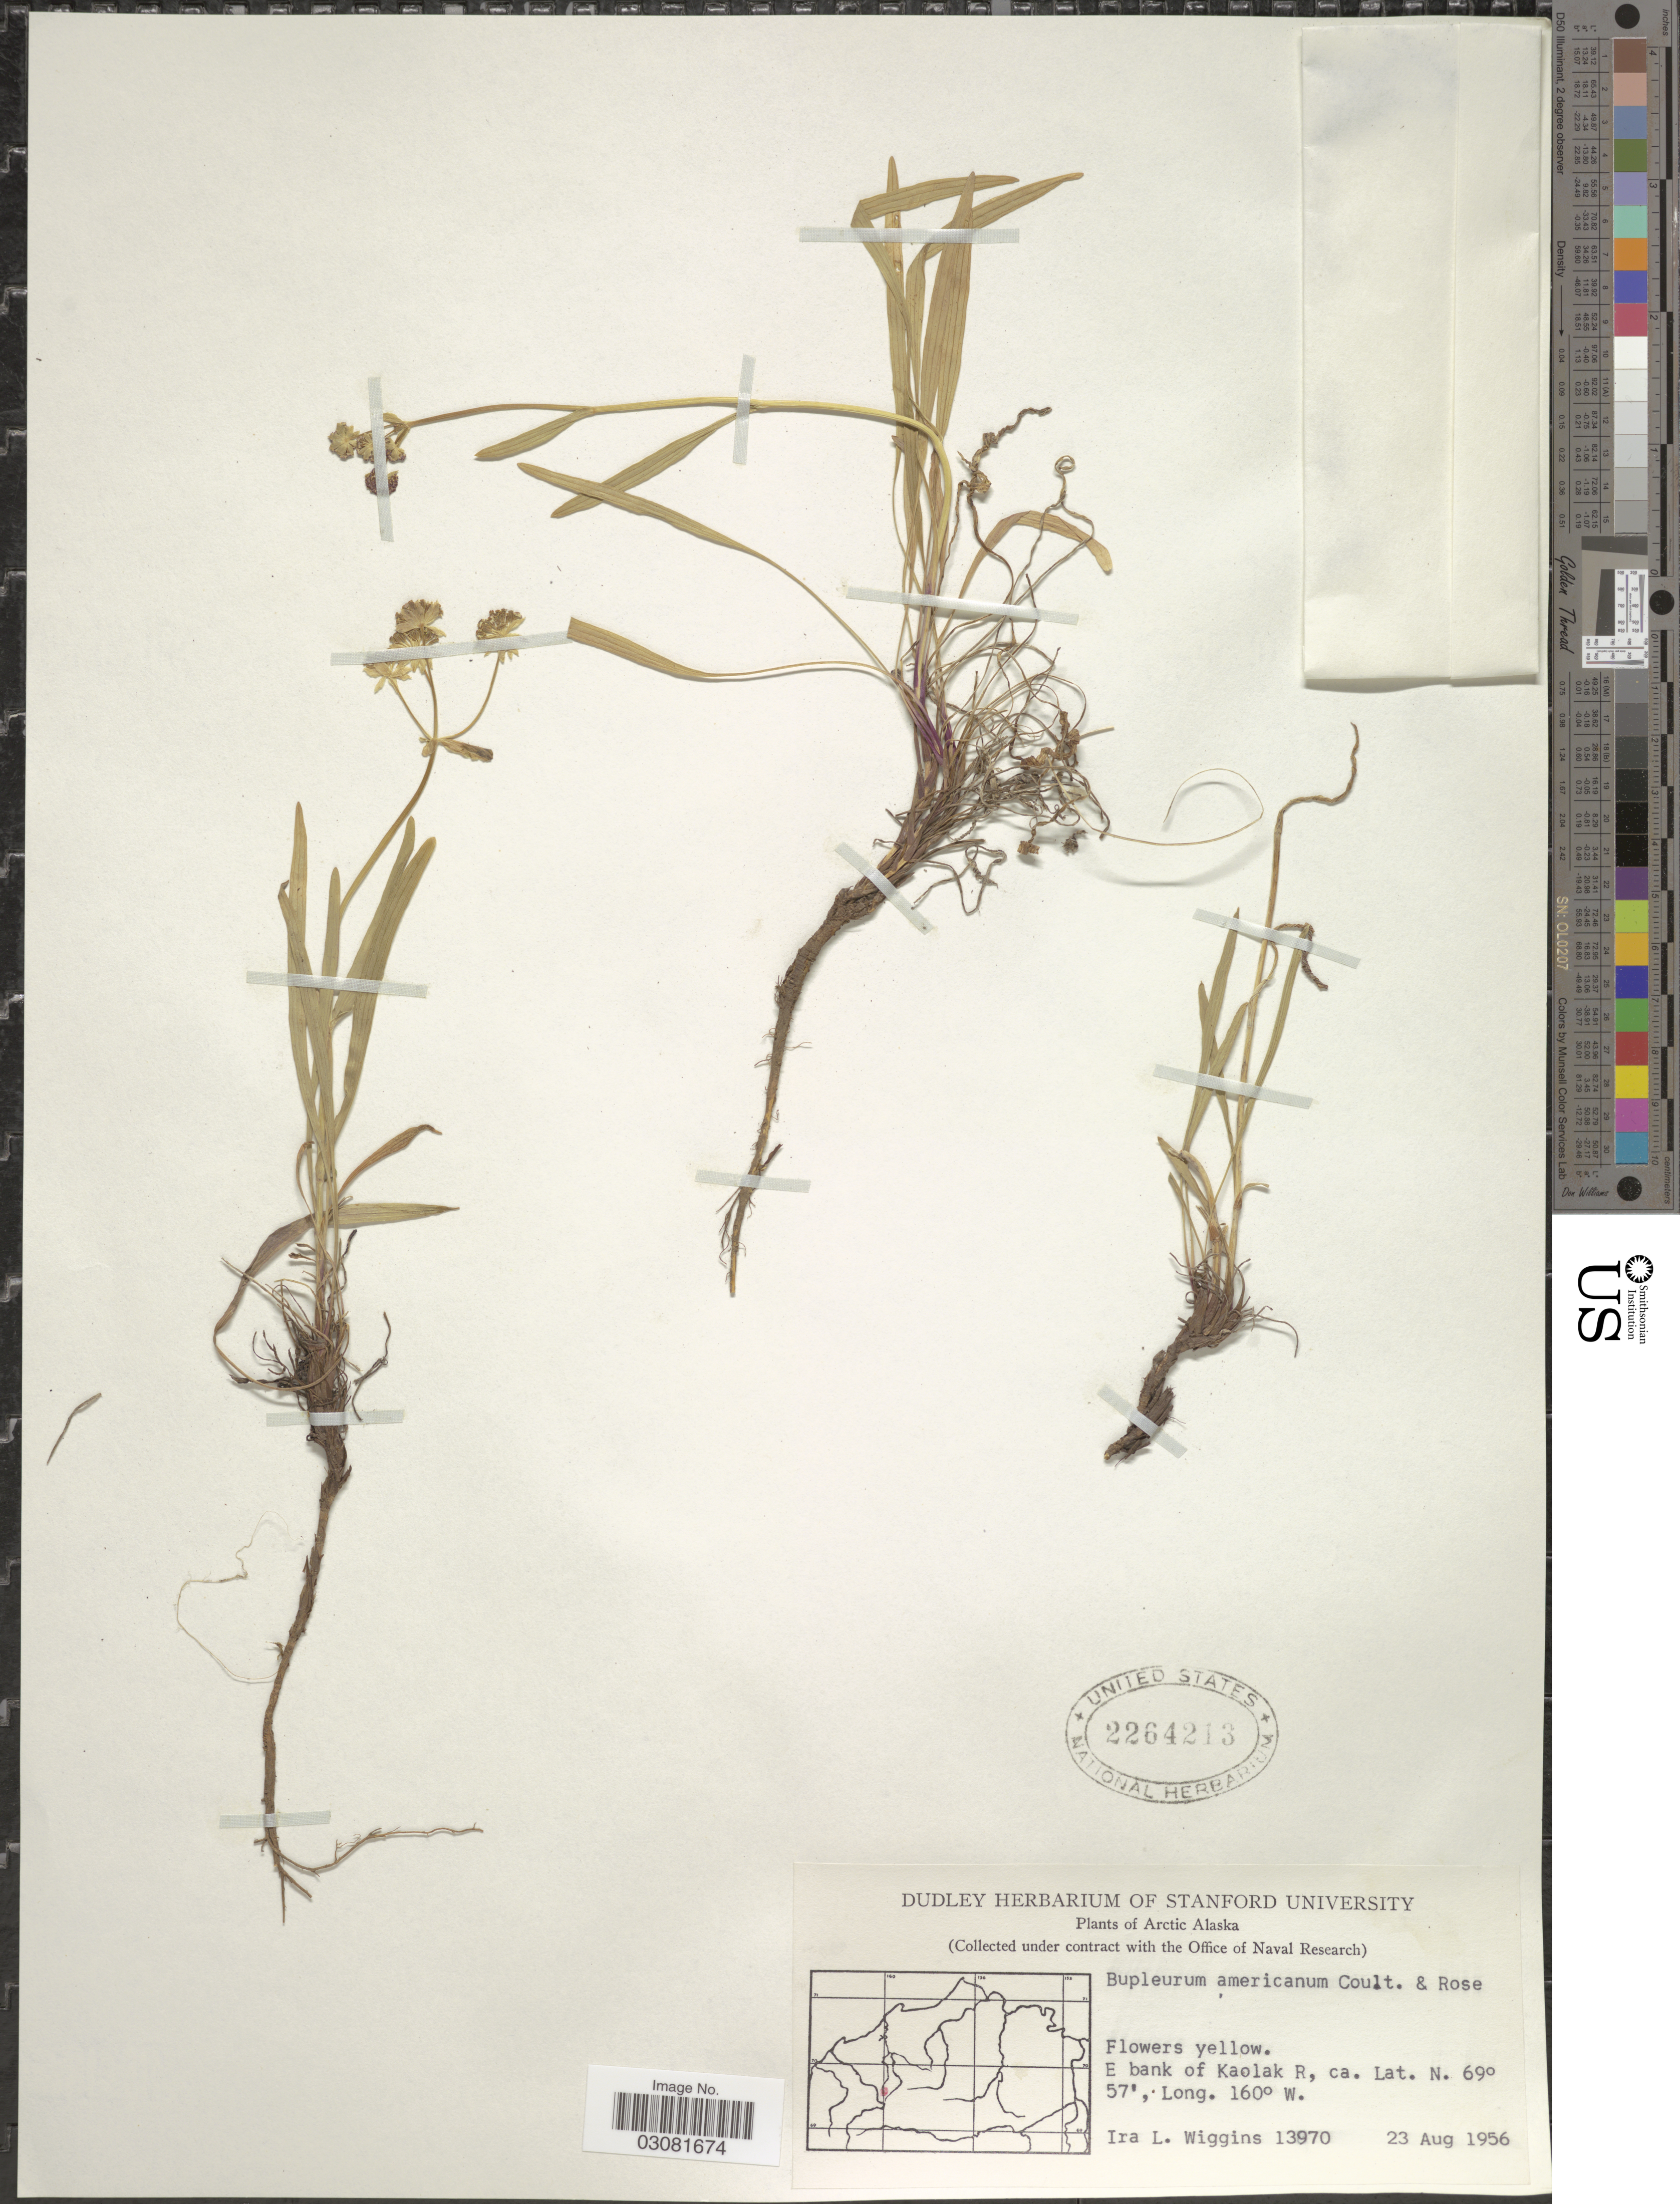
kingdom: Plantae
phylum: Tracheophyta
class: Magnoliopsida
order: Apiales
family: Apiaceae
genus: Bupleurum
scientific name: Bupleurum americanum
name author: J.M. Coult. & Rose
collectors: I. L. Wiggins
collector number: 13970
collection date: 1956-08-23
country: United States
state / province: Alaska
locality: Arctic Alaska, E bank of Kaolak R.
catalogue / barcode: US 2264213